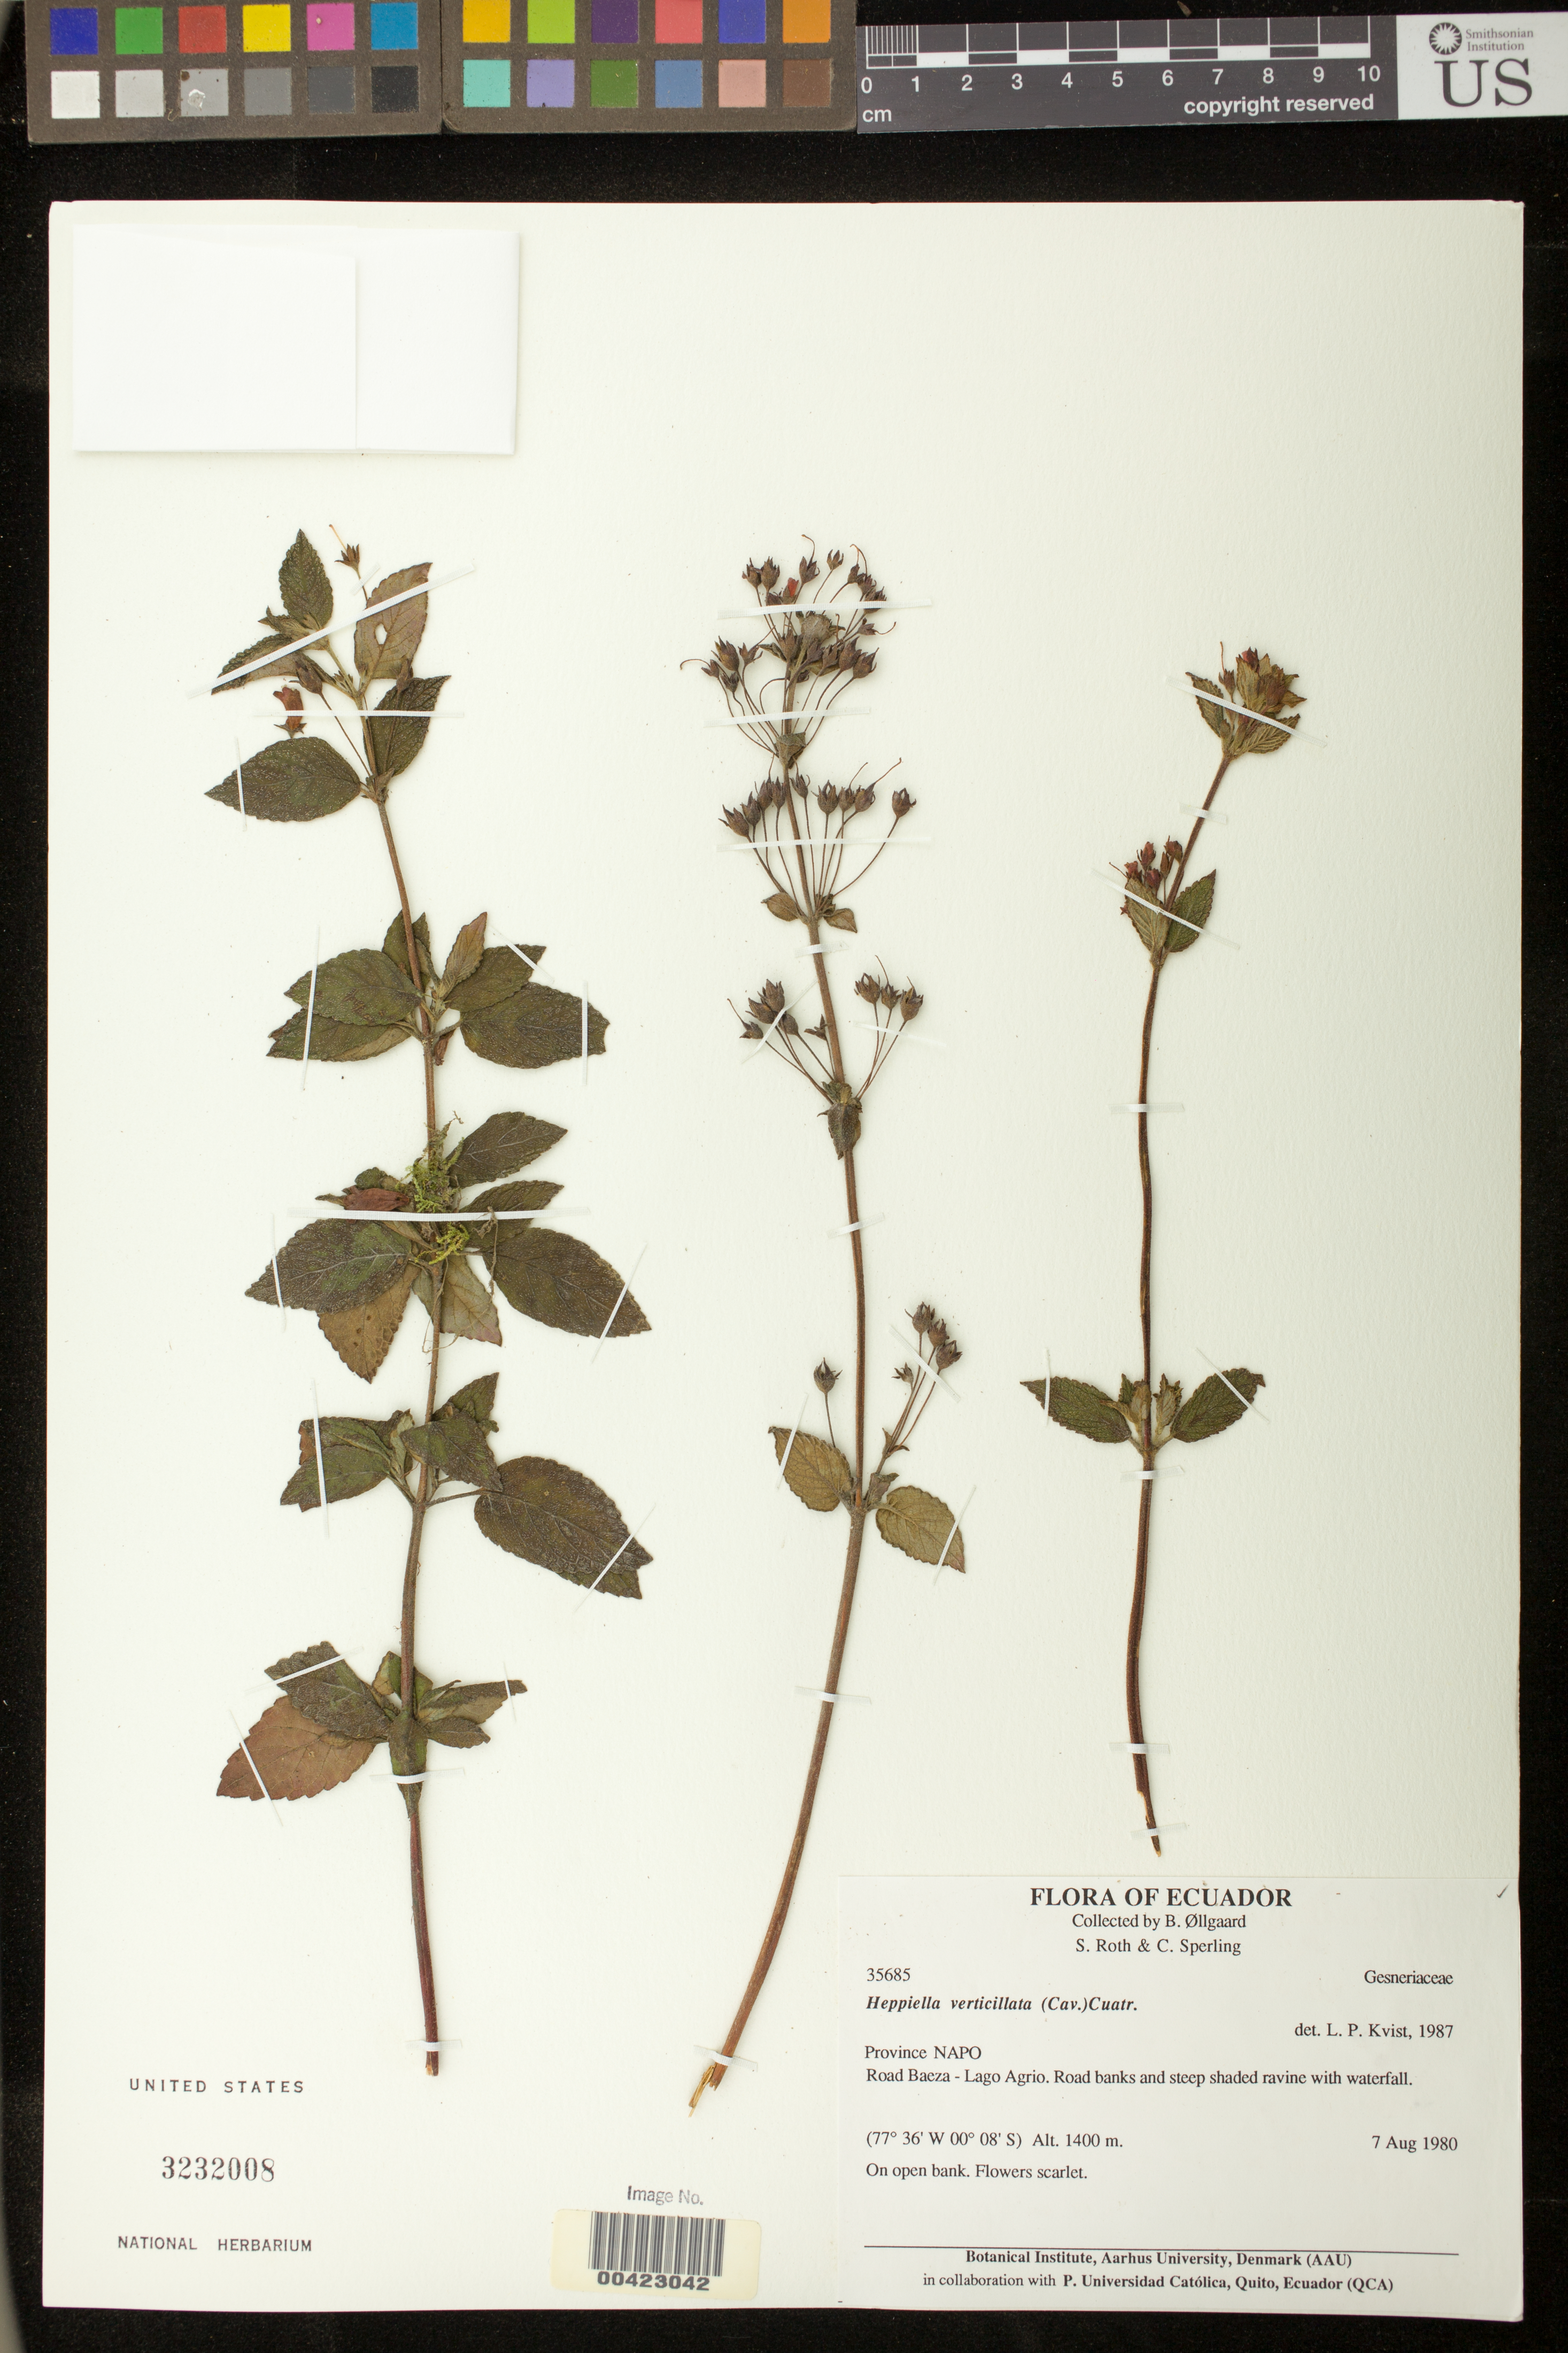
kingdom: Plantae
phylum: Tracheophyta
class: Magnoliopsida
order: Lamiales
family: Gesneriaceae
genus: Heppiella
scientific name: Heppiella verticillata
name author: (Cav.) Cuatrec.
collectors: B. Øllgaard, S. Roth & C. Sperling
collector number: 35685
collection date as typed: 07 Aug 1980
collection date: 1980-08-07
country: Ecuador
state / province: Napo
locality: Road Baeza - Lago Agrio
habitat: Road banks and steep shaded ravine with waterfall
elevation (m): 1400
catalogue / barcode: US 3232008